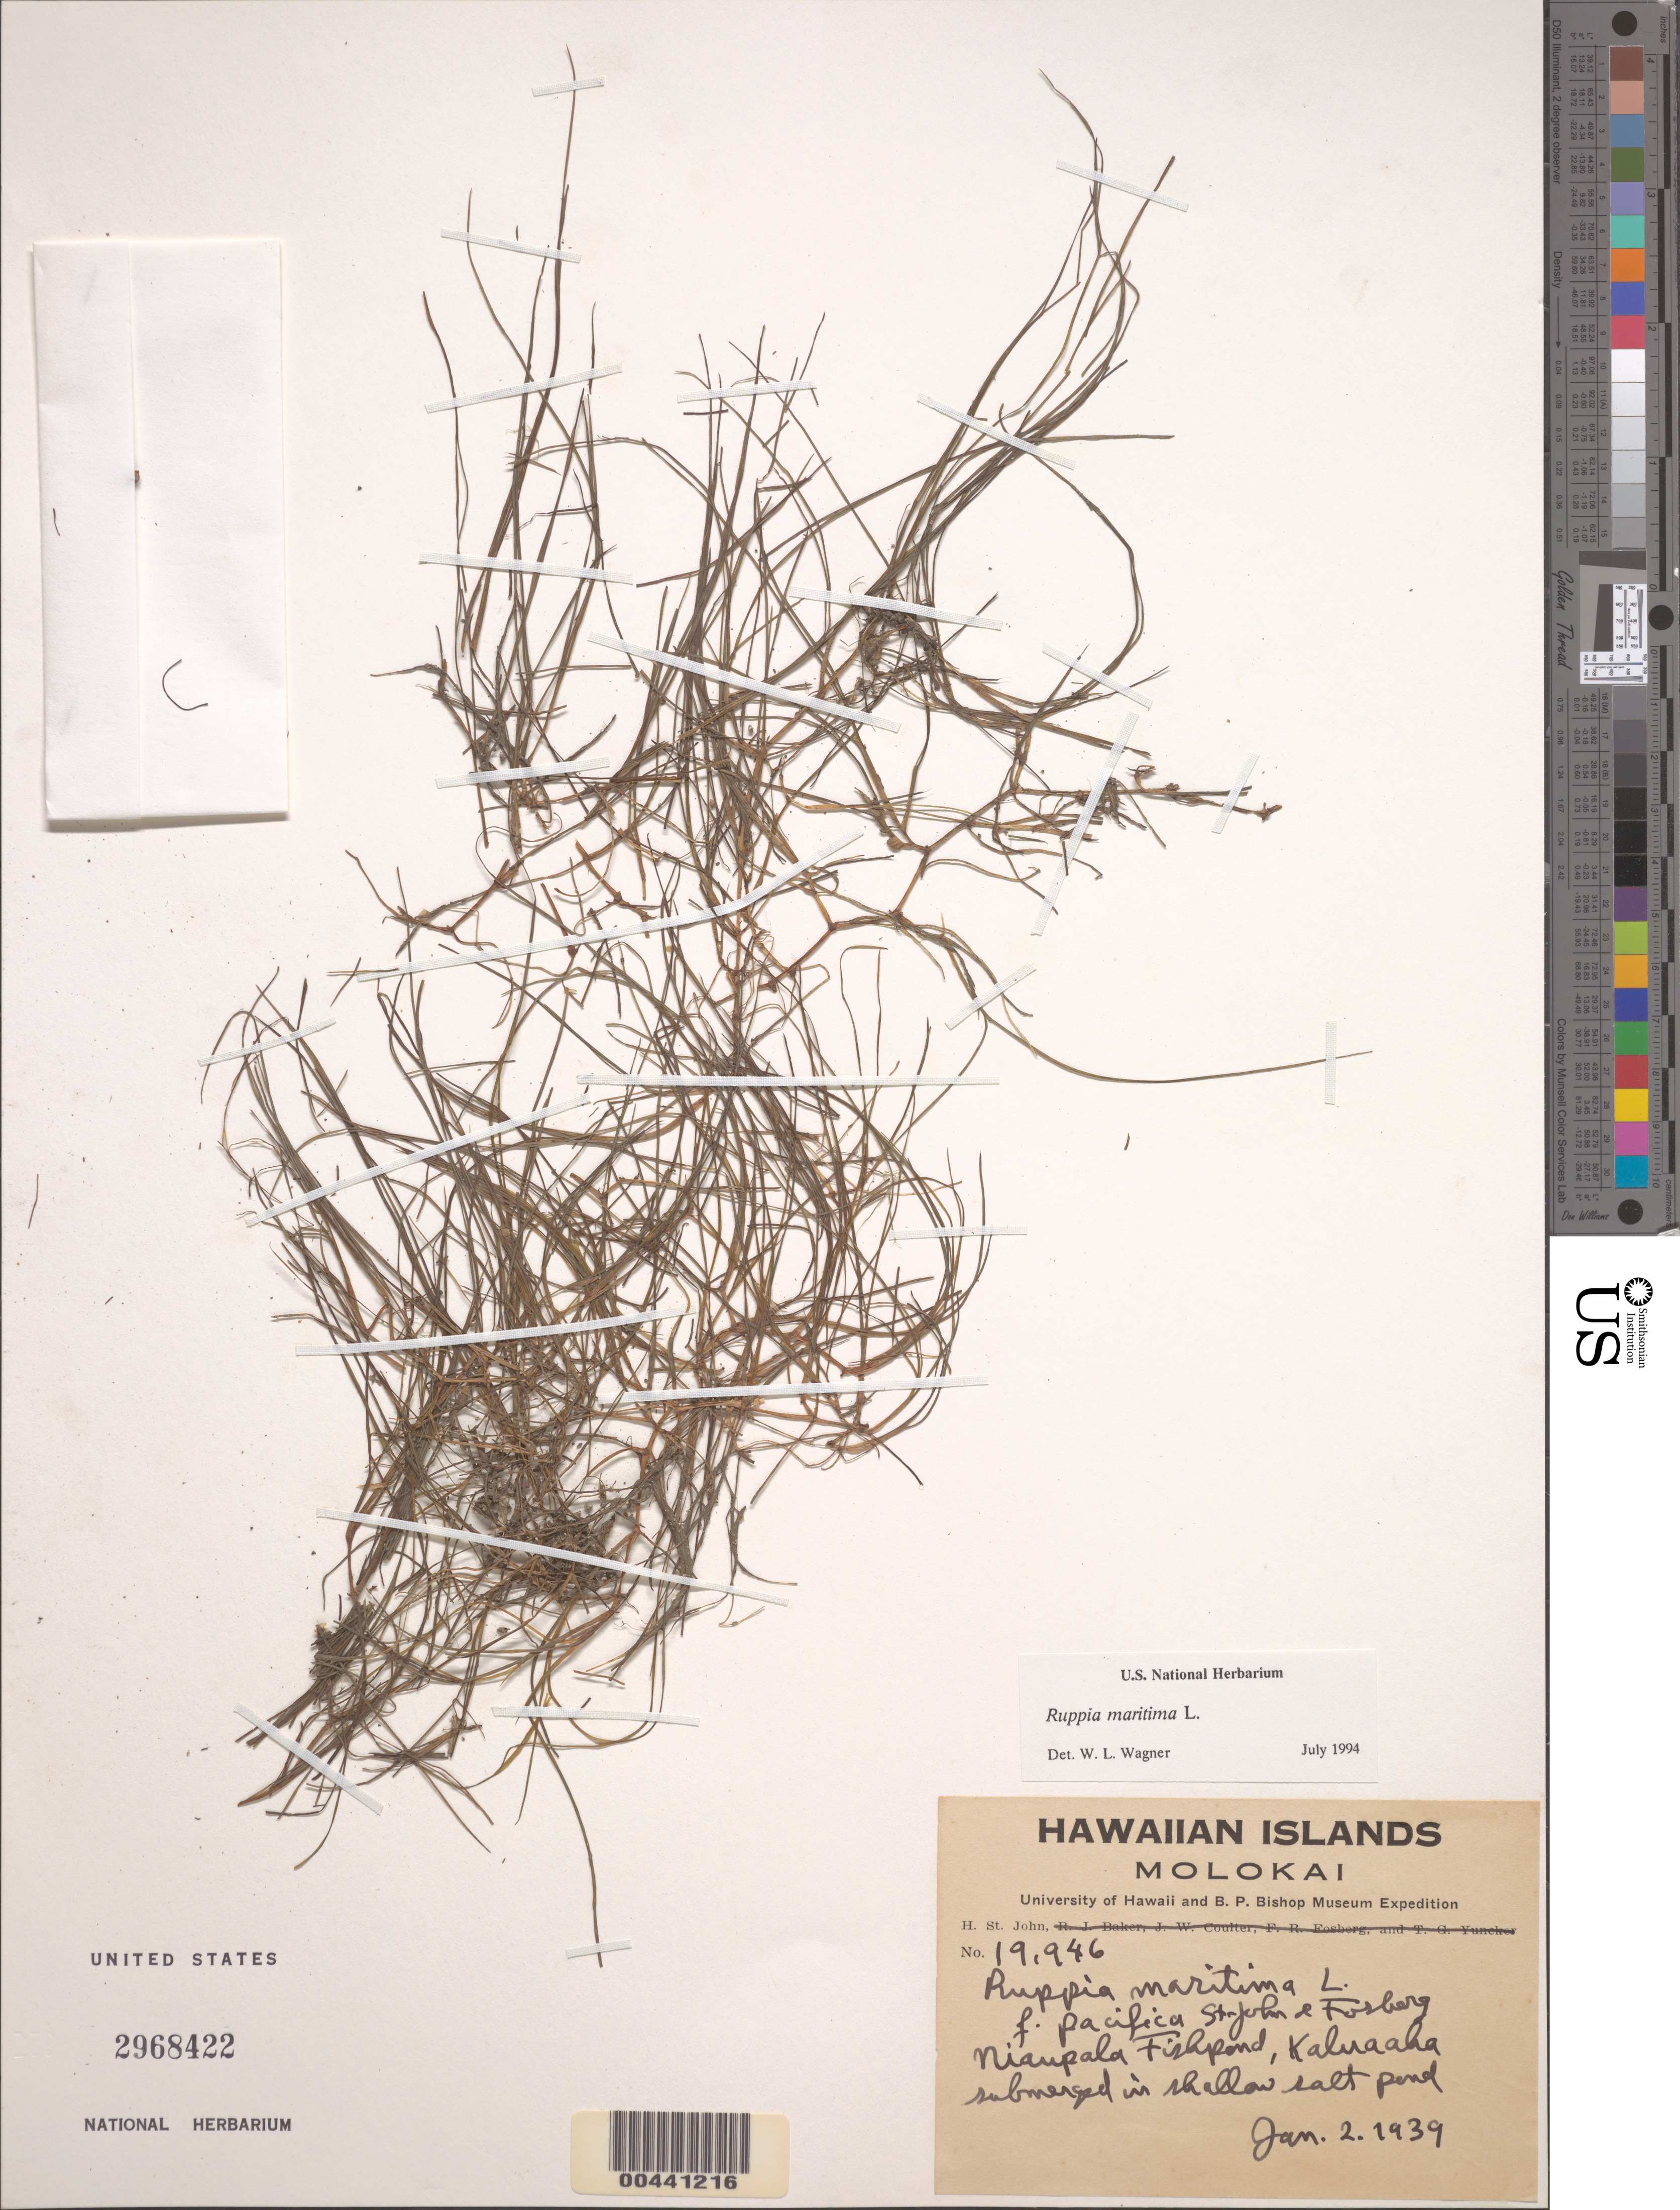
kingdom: Plantae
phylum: Tracheophyta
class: Liliopsida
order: Alismatales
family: Ruppiaceae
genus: Ruppia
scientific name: Ruppia maritima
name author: L.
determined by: Wagner, W. L., (BOT), Smithsonian Institution - National Museum of Natural History (UNITED STATES)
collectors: H. St. John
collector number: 19946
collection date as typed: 2 Jan 1939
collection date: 1939-01-02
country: United States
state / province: Hawaii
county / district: Maui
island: Moloka'i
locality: Niaupala Fishpond, Kaluaaha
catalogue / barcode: US 2968422